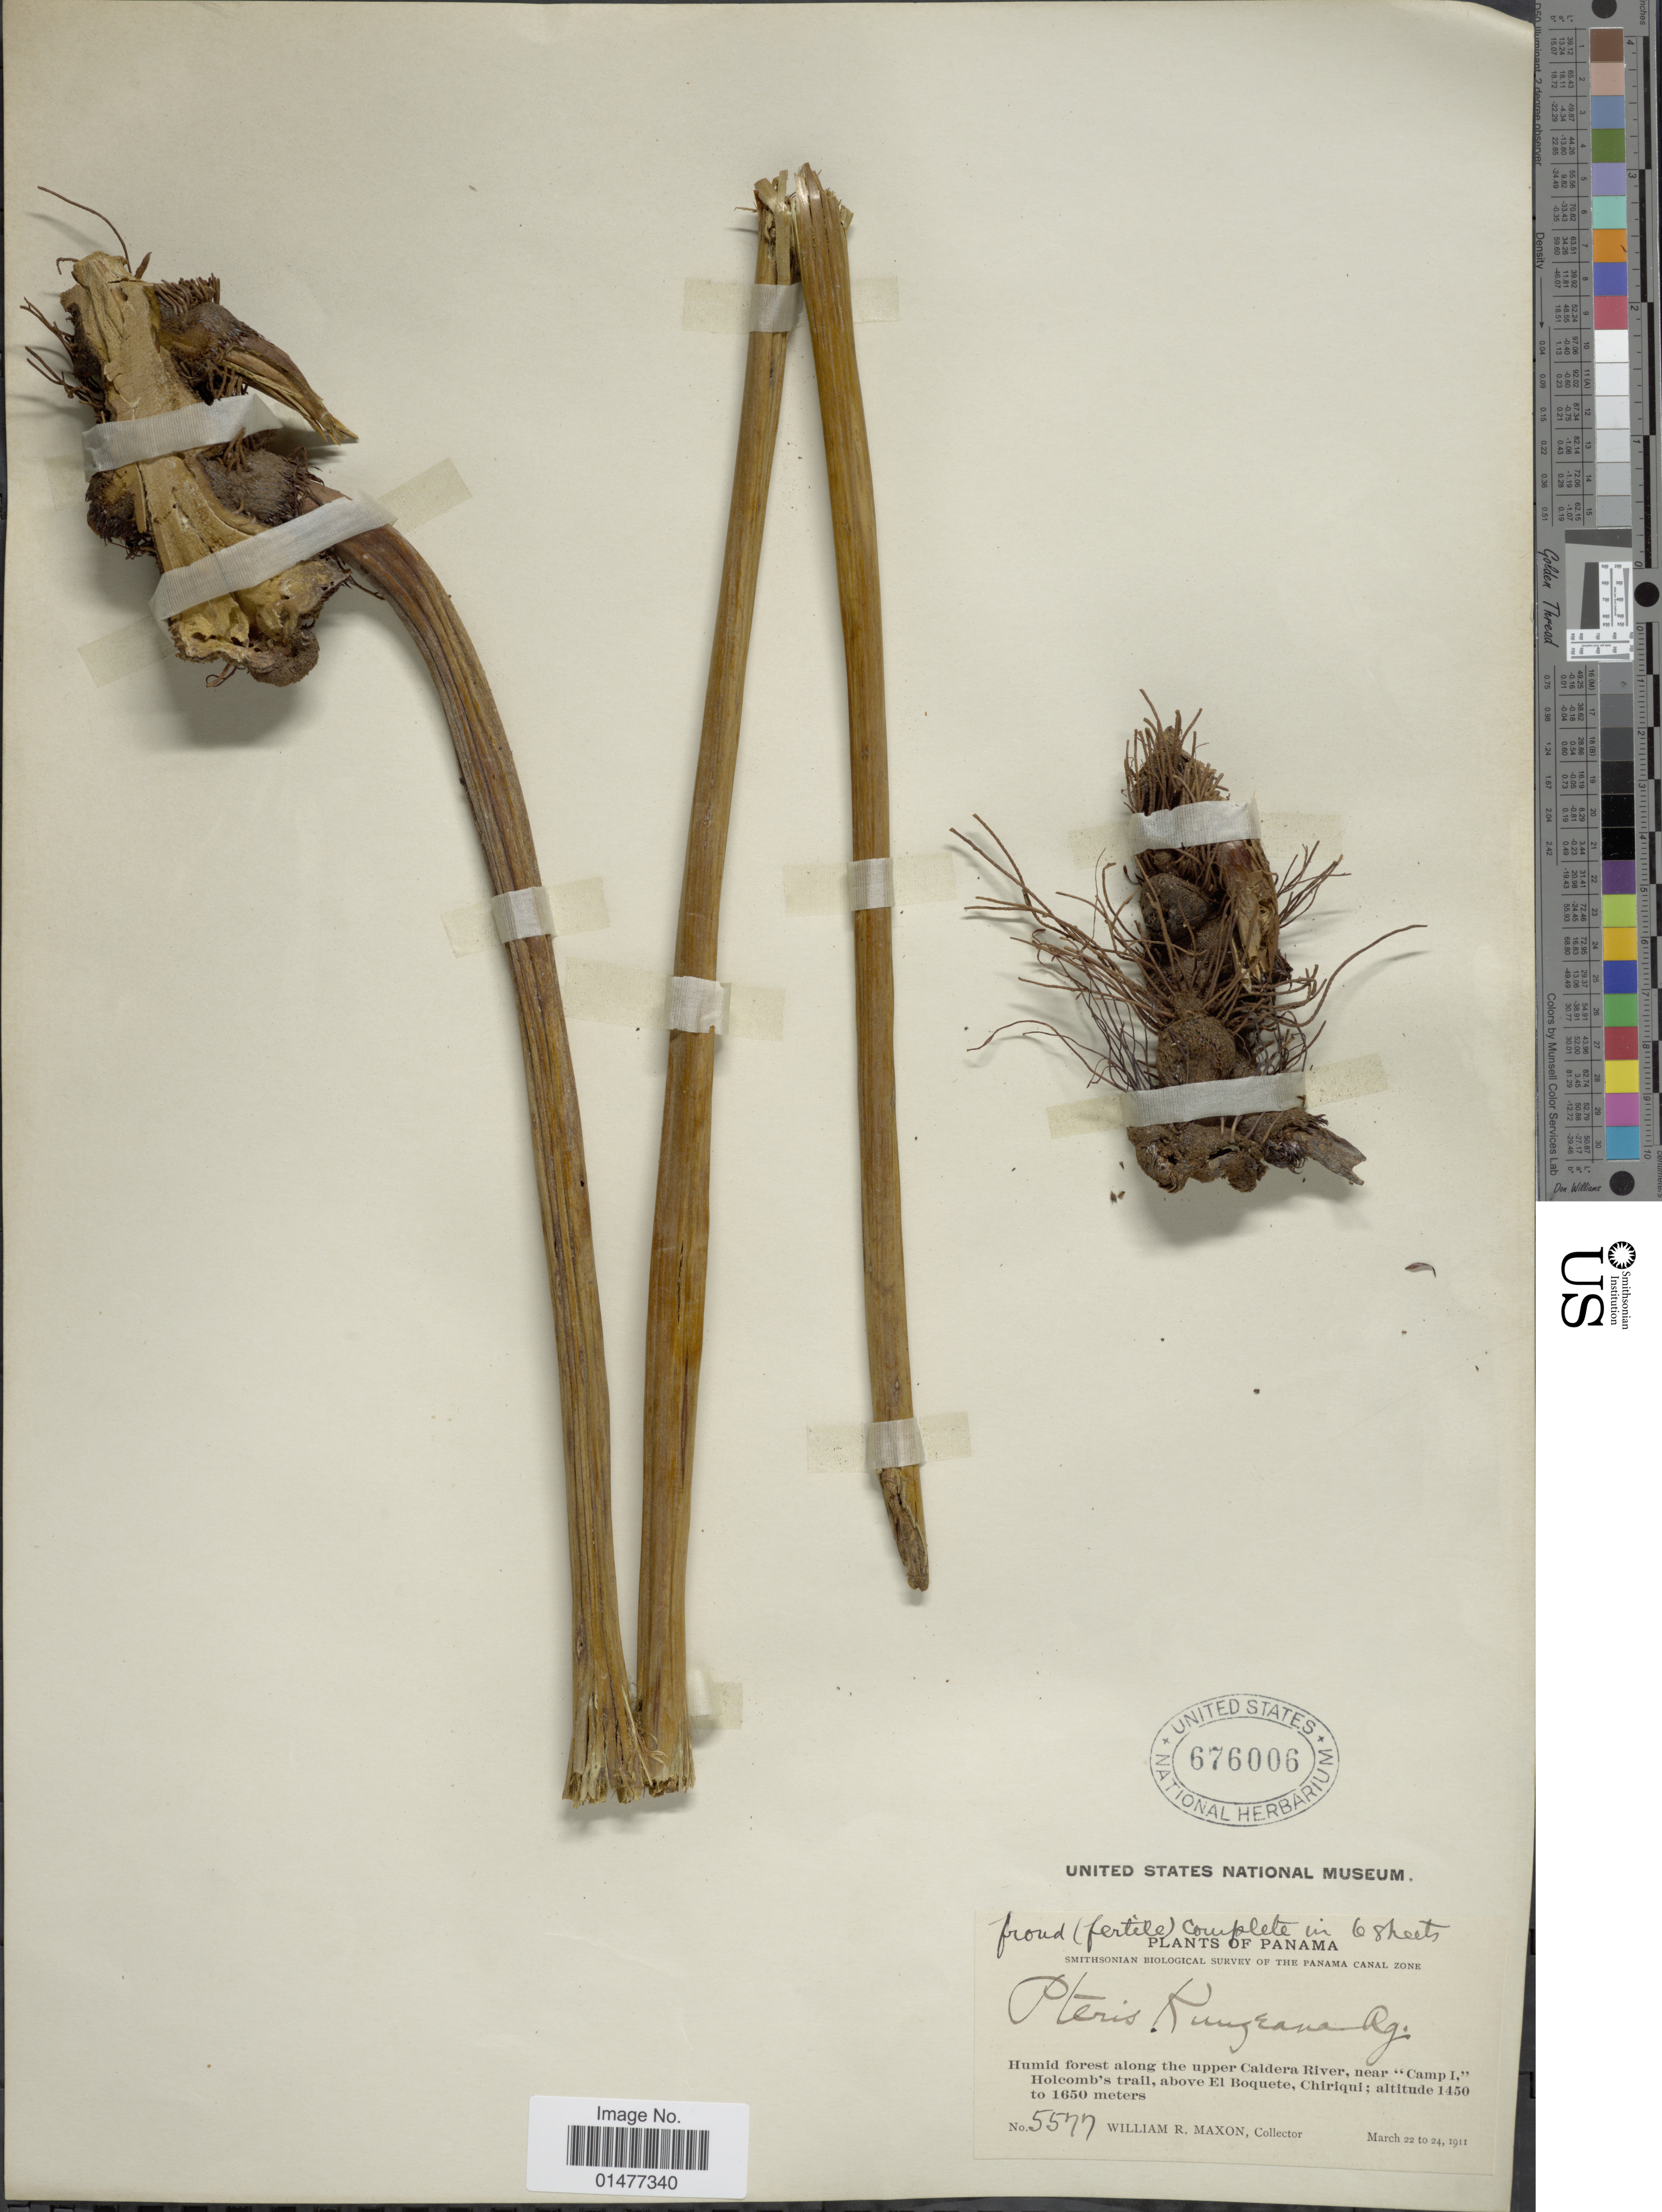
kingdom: Plantae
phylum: Tracheophyta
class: Polypodiopsida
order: Polypodiales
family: Pteridaceae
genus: Pteris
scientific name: Pteris altissima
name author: Poir.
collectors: W. R. Maxon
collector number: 5577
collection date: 1911-03-22/1911-03-24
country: Panama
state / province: Chiriqui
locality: Plants of Panama, Humid forest along the upper Caldera River, near " Camp 1, " Holcomb's trail, above El Boquete, Chiriqui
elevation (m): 1450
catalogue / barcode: US 676006